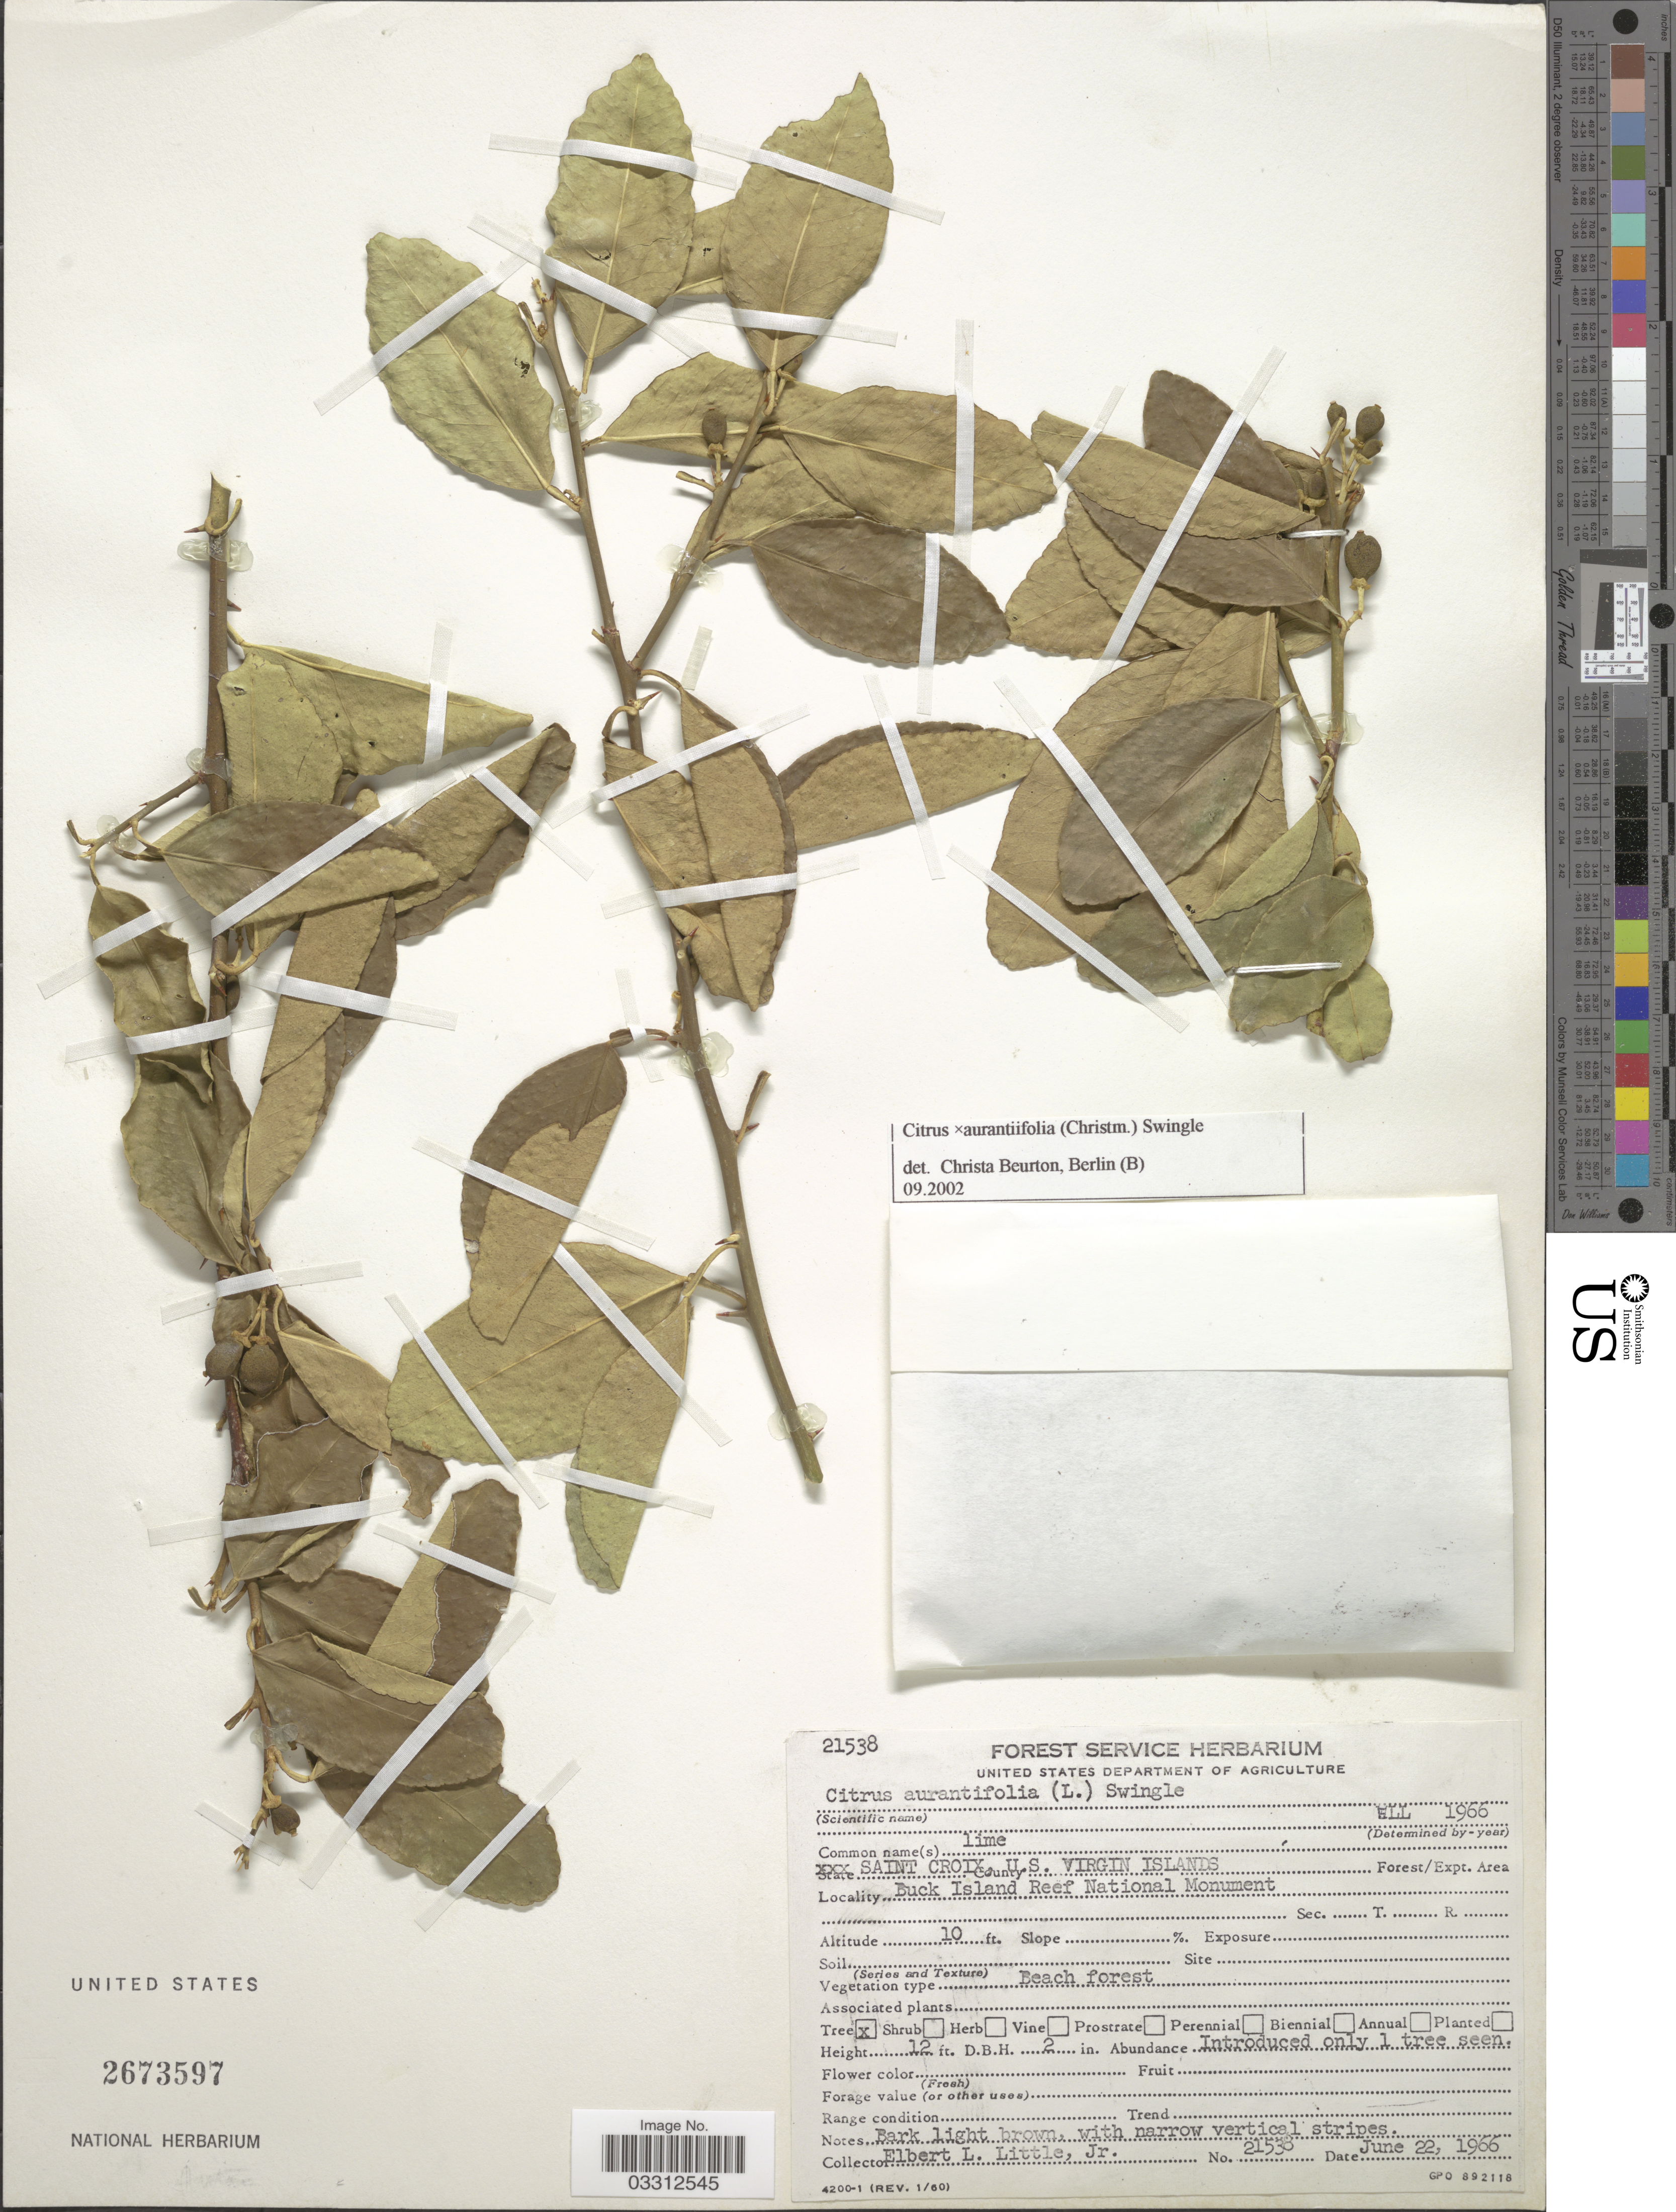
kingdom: Plantae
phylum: Tracheophyta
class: Magnoliopsida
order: Sapindales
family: Rutaceae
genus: Citrus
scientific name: Citrus x aurantifolia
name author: (Christm.) Swingle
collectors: E. L. Little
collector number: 21538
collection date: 1966-06-22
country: U.S. Virgin Islands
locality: Saint Croix. Buck Island Reef National Monument.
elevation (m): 3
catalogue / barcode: US 2673597